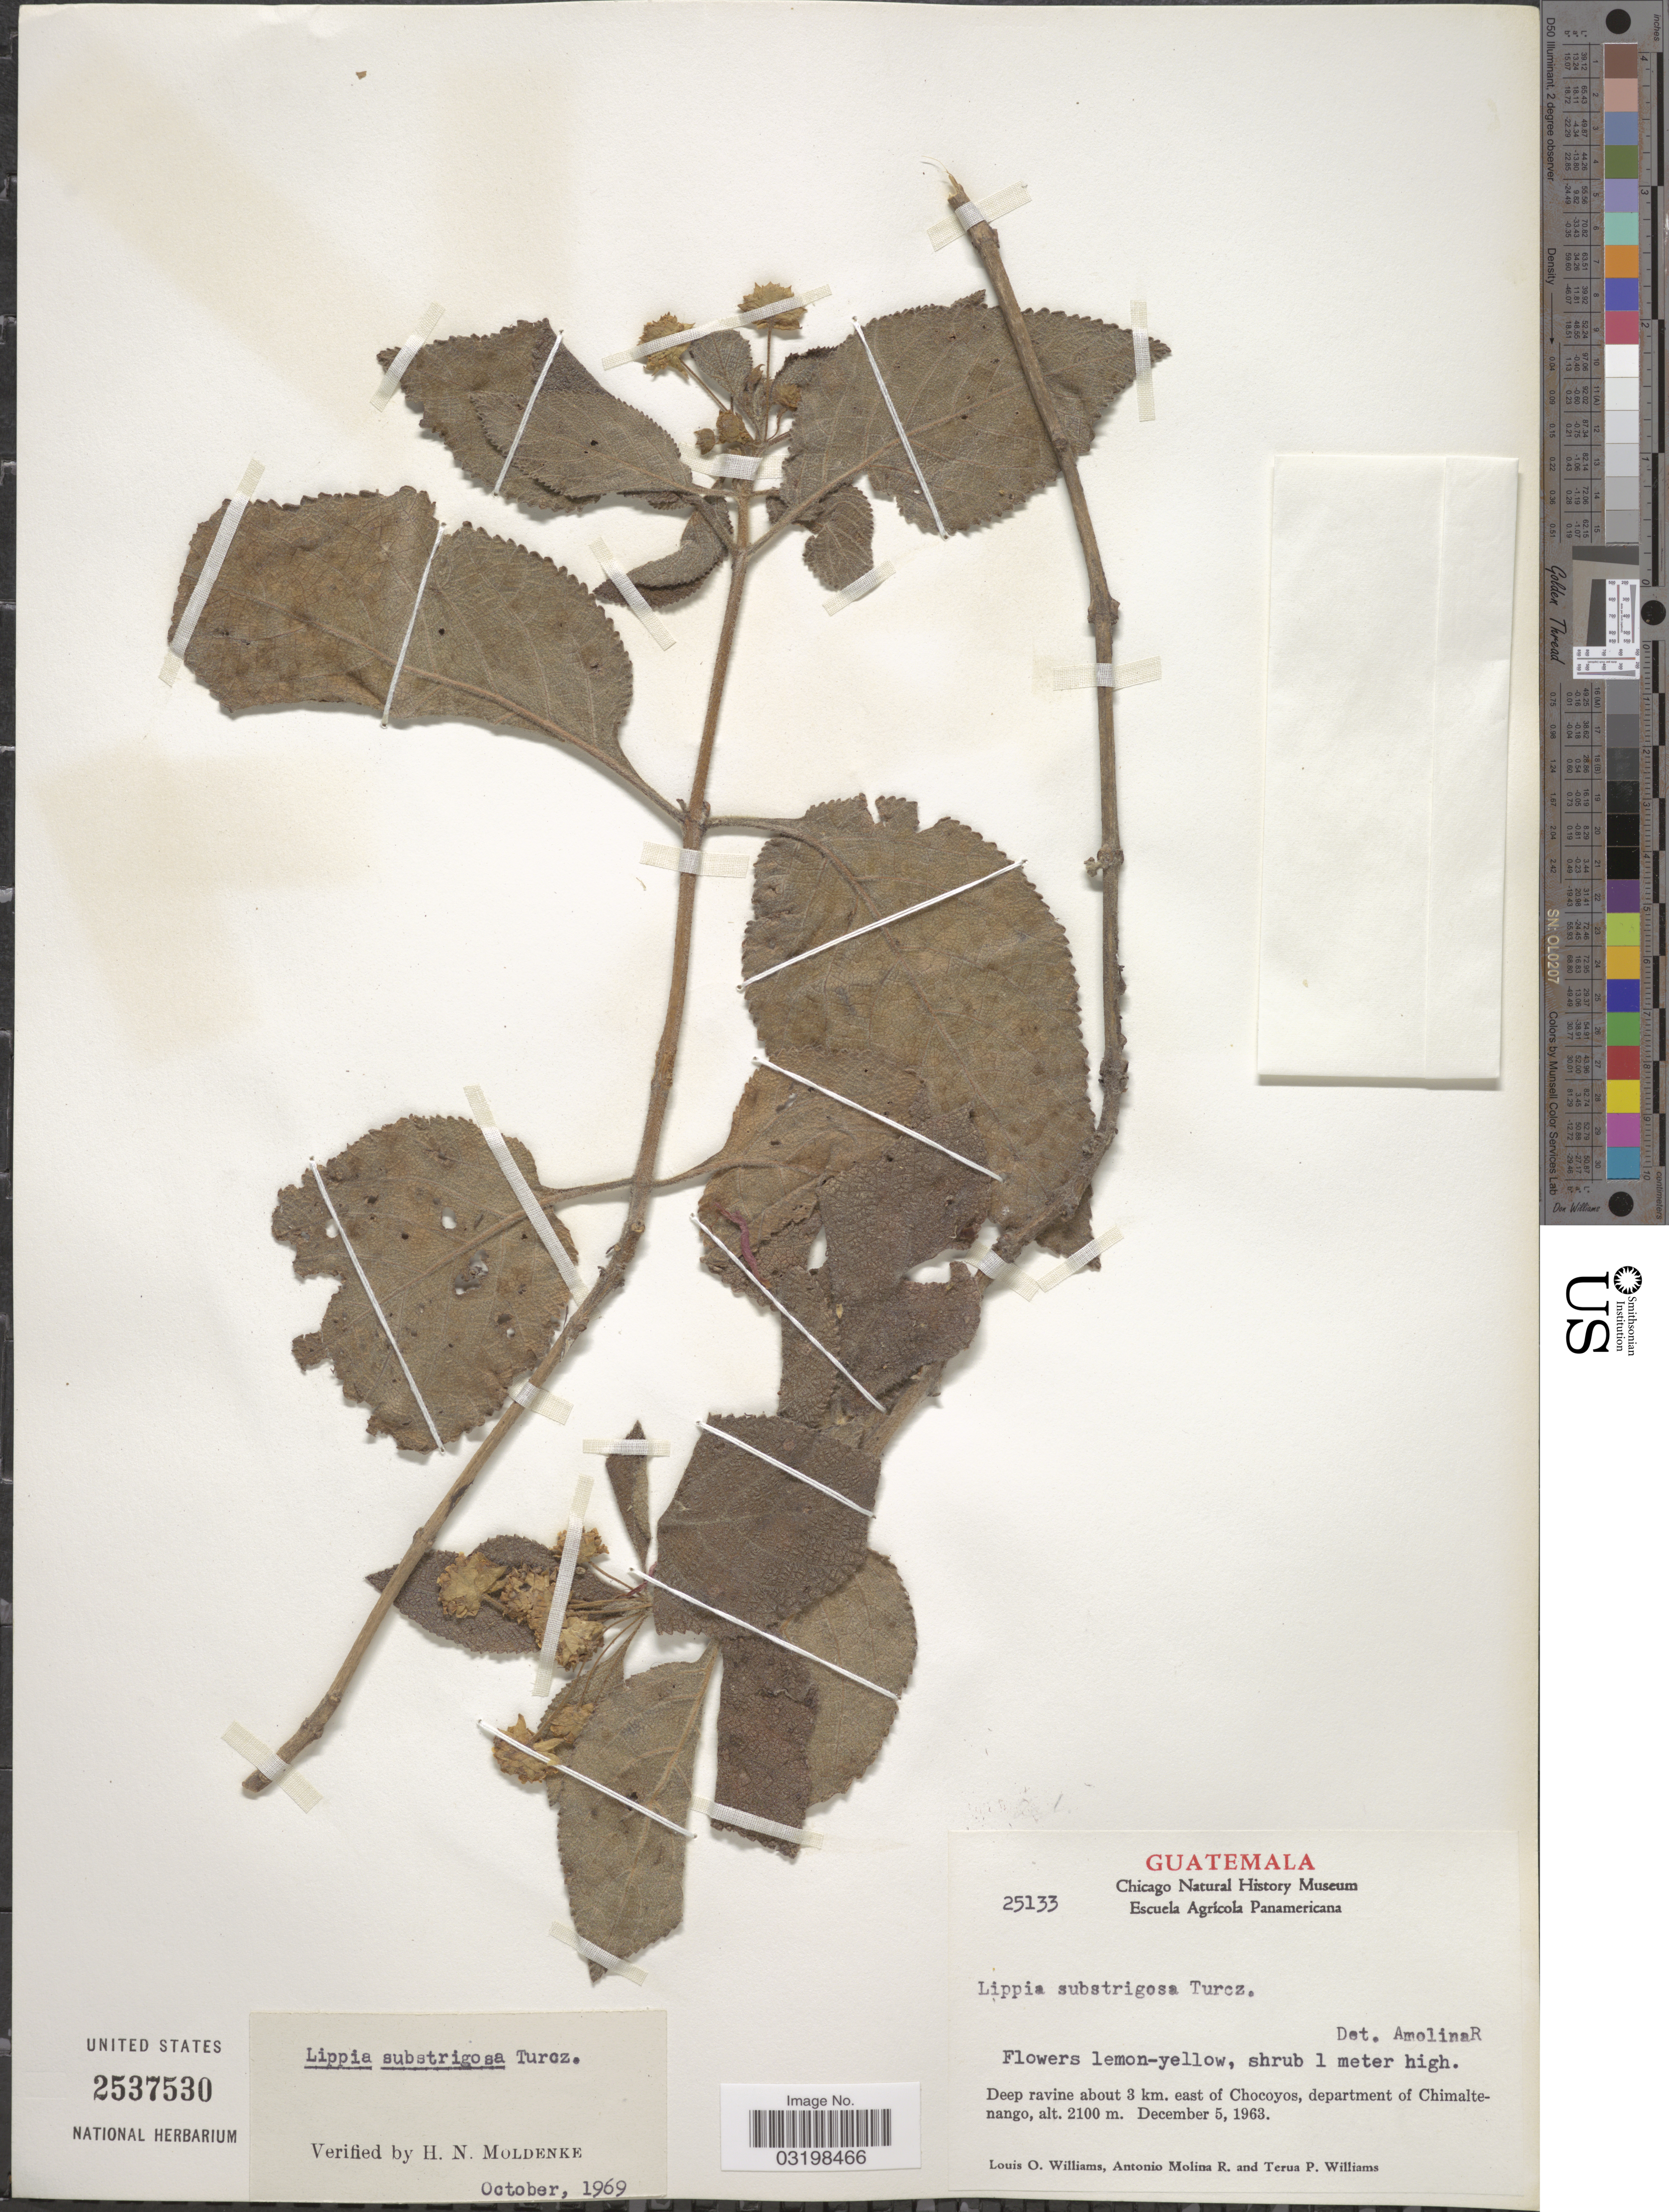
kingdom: Plantae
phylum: Tracheophyta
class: Magnoliopsida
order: Lamiales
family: Verbenaceae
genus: Lippia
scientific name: Lippia umbellata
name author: Cav.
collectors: L. O. Williams, A. Molina R. & T. Williams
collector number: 25133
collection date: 1963-12-05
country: Guatemala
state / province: Chimaltenango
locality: Deep ravine about 3 km. east of Chocoyos, department of Chimaltenango.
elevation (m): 2100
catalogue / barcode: US 2537530